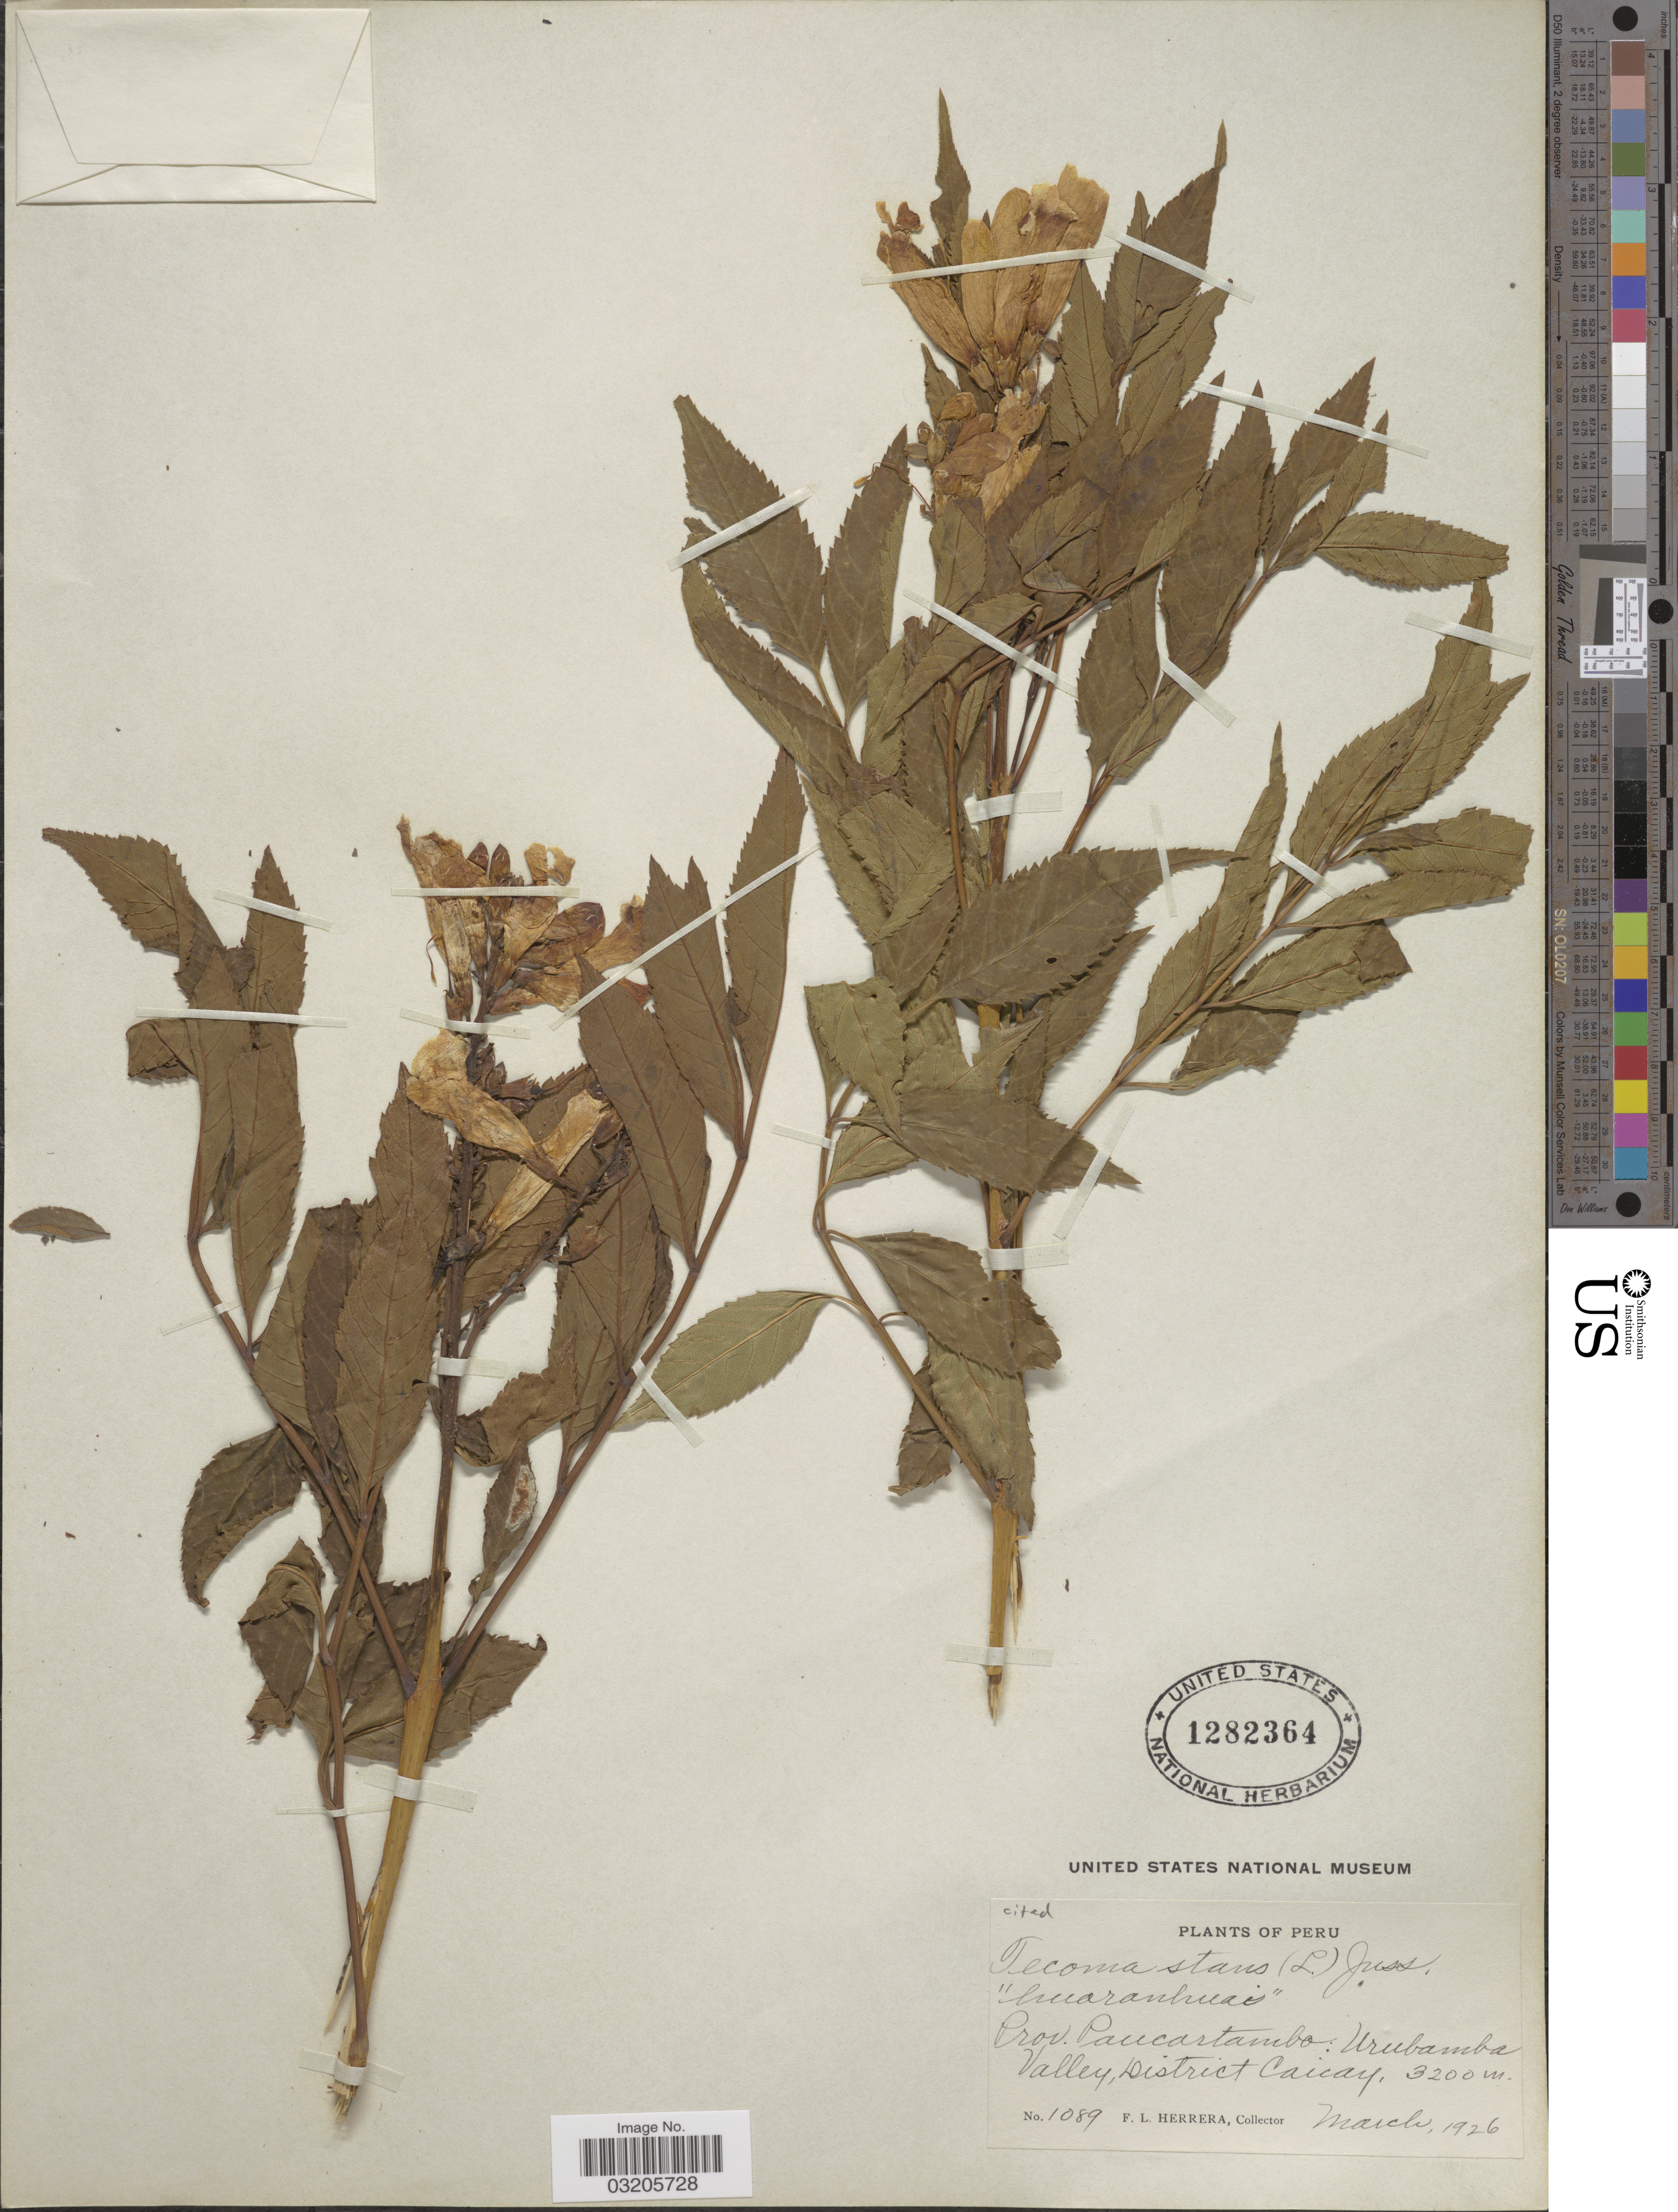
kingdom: Plantae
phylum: Tracheophyta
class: Magnoliopsida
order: Lamiales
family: Bignoniaceae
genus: Tecoma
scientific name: Tecoma stans var. stans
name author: (L.) Juss. ex Kunth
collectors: F. L. Herrera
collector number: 1089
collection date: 1926-03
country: Peru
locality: Prov. Paucartambo: Urubamba Valley, District Caicay.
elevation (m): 3200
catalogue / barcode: US 1282364